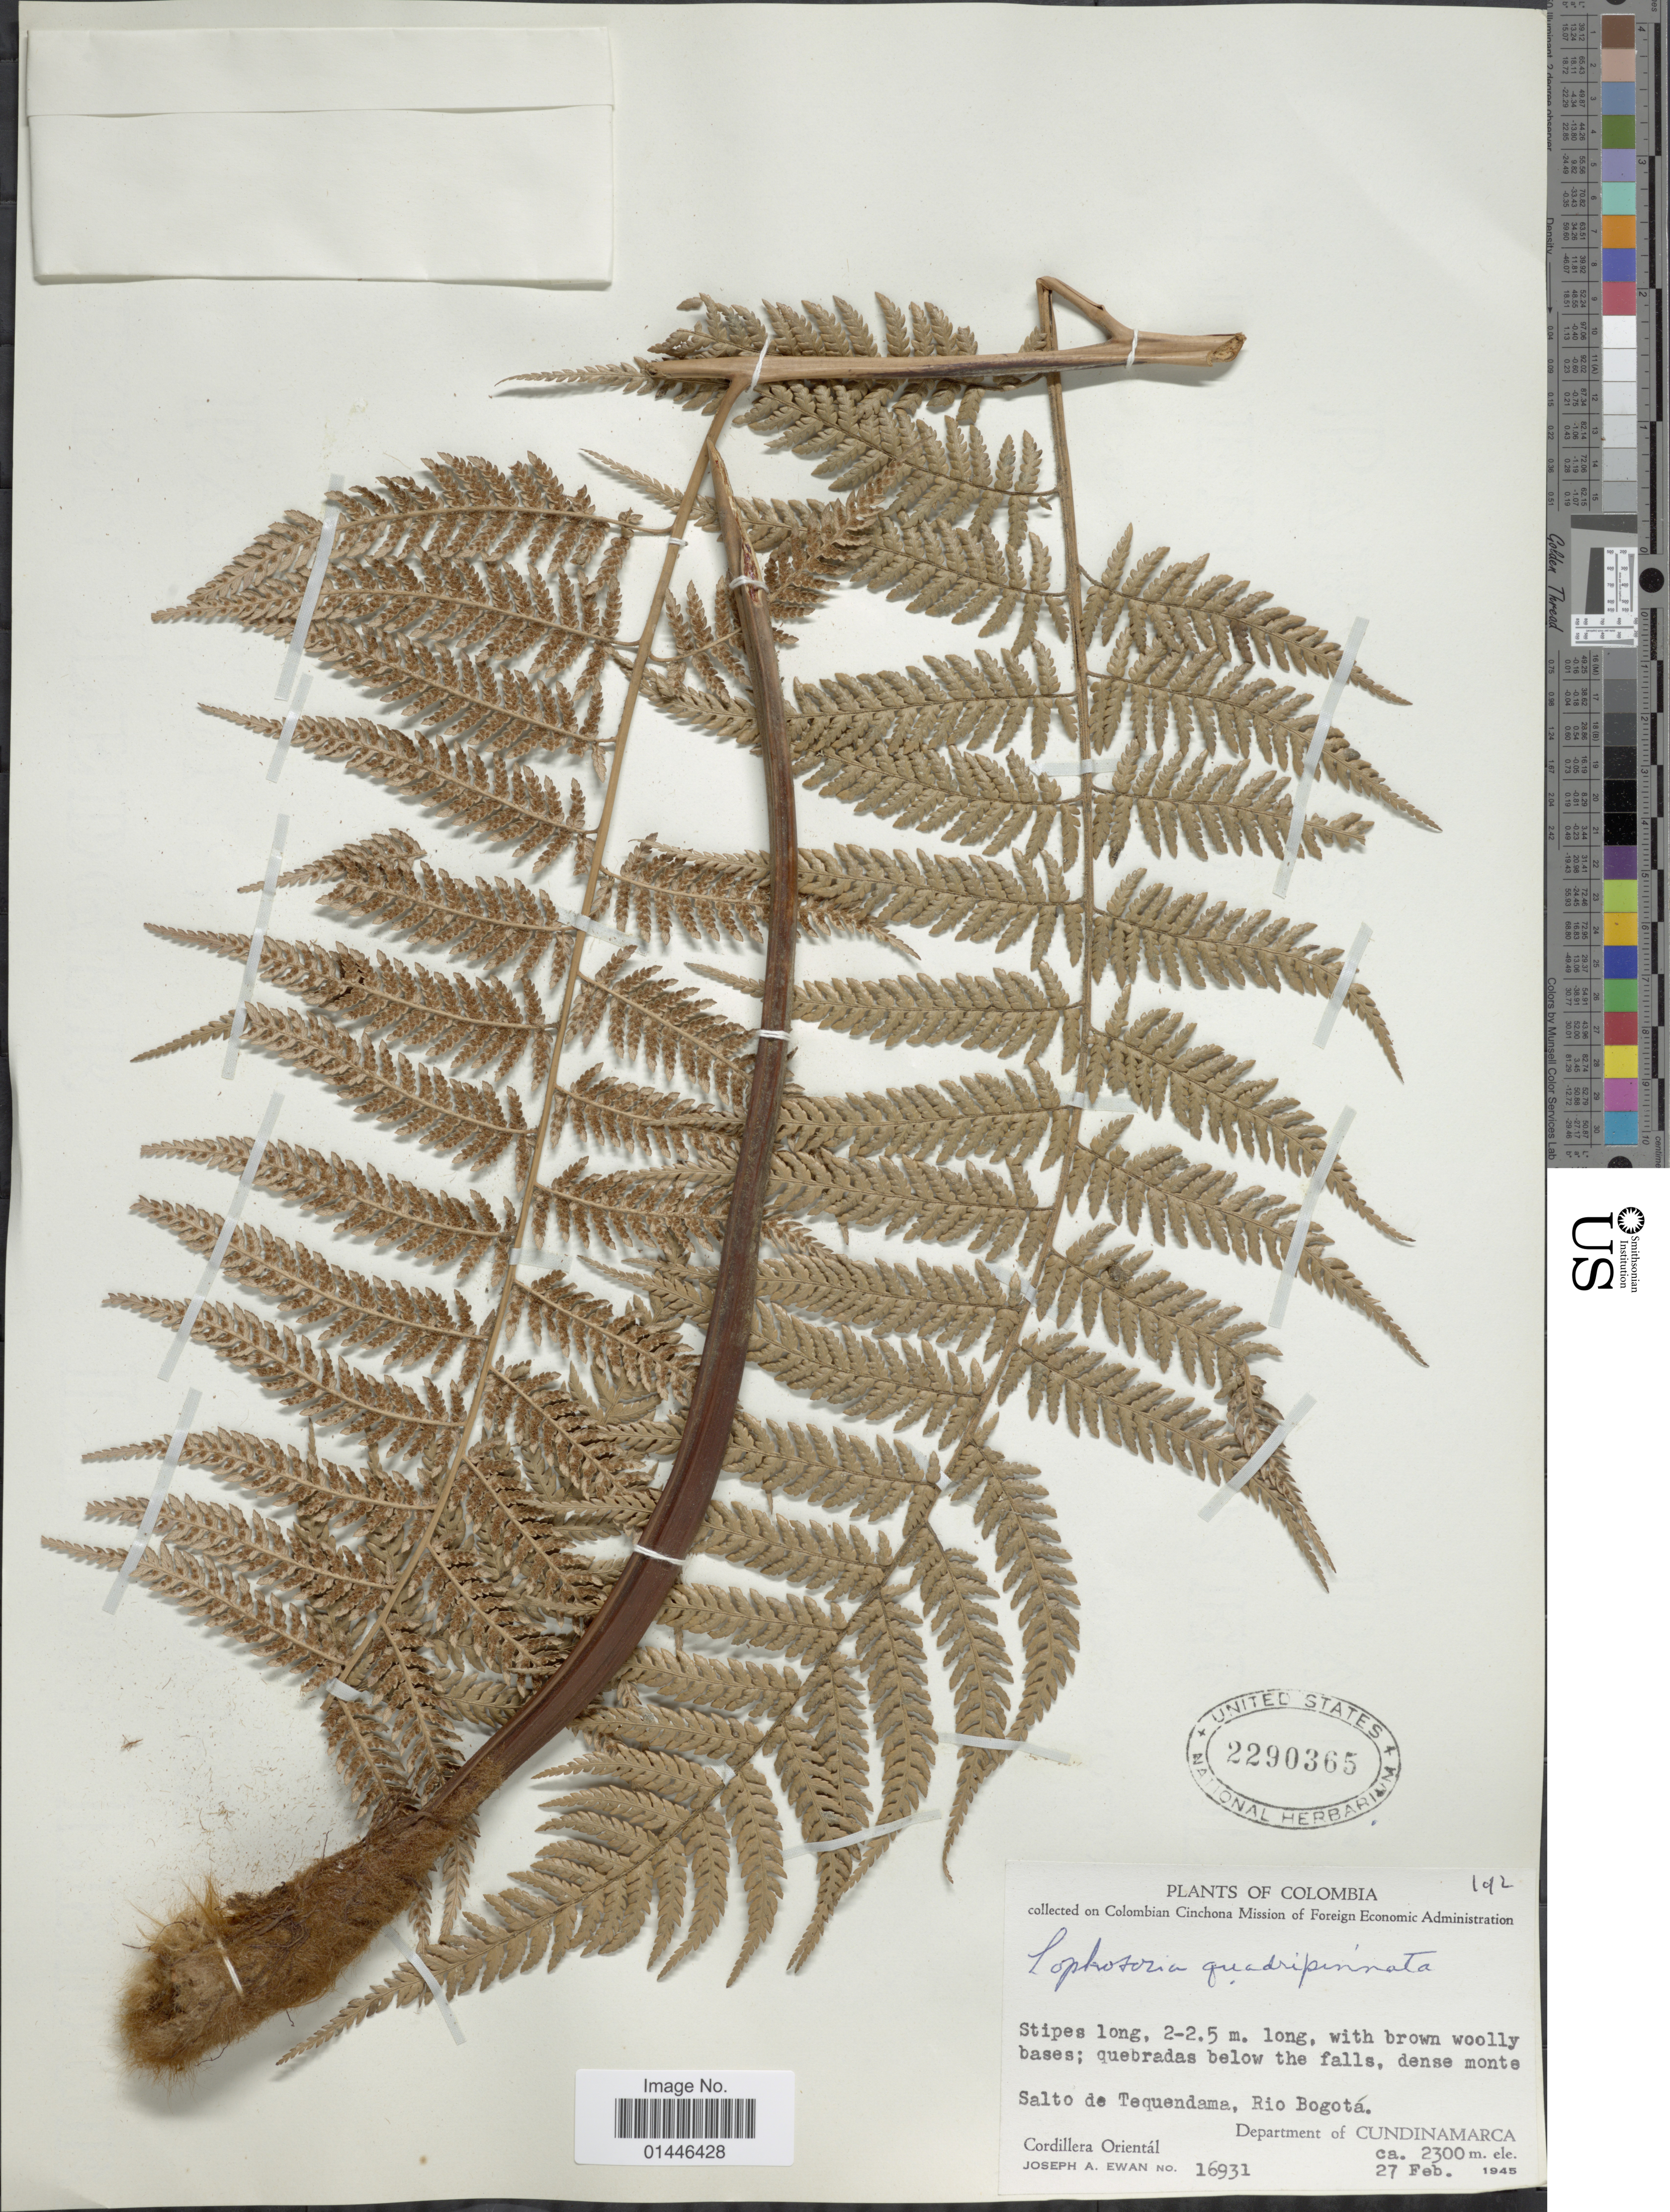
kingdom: Plantae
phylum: Tracheophyta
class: Polypodiopsida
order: Cyatheales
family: Dicksoniaceae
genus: Lophosoria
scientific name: Lophosoria quadripinnata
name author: (J.F. Gmel.) C. Chr.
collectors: J. A. Ewan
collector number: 16931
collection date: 1945-02-27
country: Colombia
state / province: Cundinamarca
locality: Salto de Tequendama, Rio Bogotá. Cordillera Orientál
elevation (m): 2300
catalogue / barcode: US 2290365